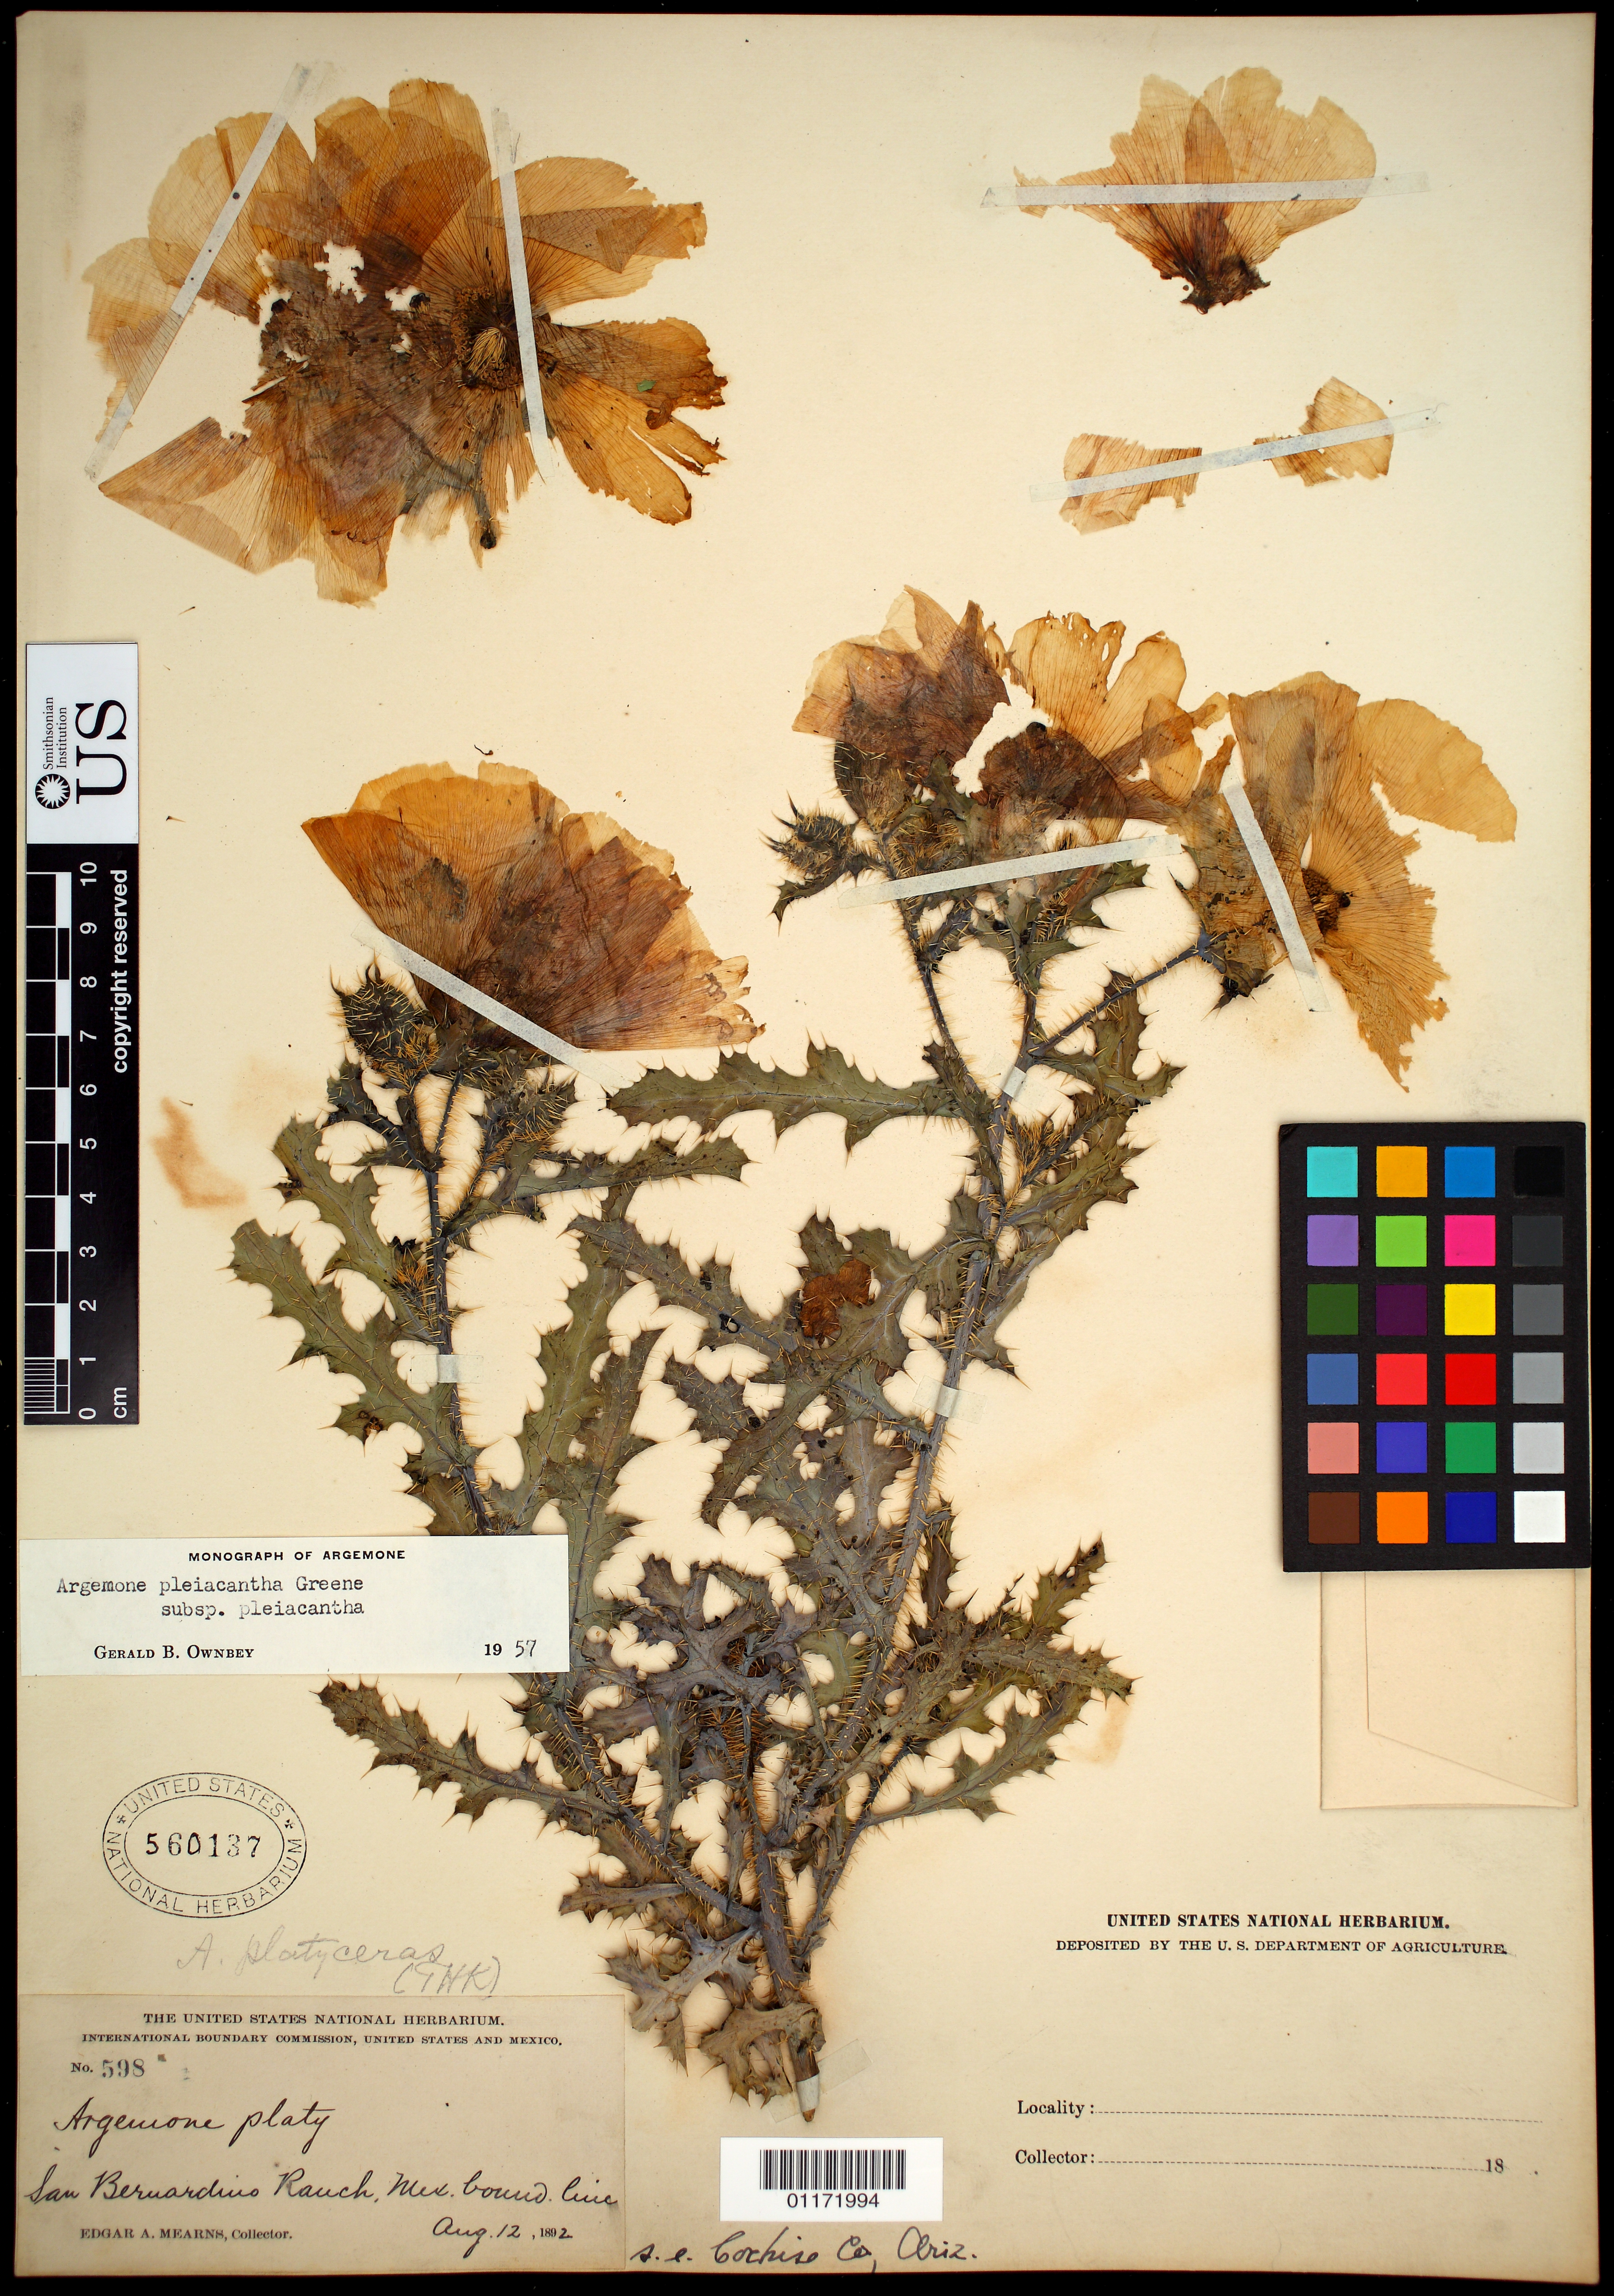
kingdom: Plantae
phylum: Tracheophyta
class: Magnoliopsida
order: Ranunculales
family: Papaveraceae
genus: Argemone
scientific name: Argemone pleiacantha subsp. pleiacantha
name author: Greene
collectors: E. A. Mearns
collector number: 598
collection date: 1892-08-12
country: United States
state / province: Arizona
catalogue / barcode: US 560137